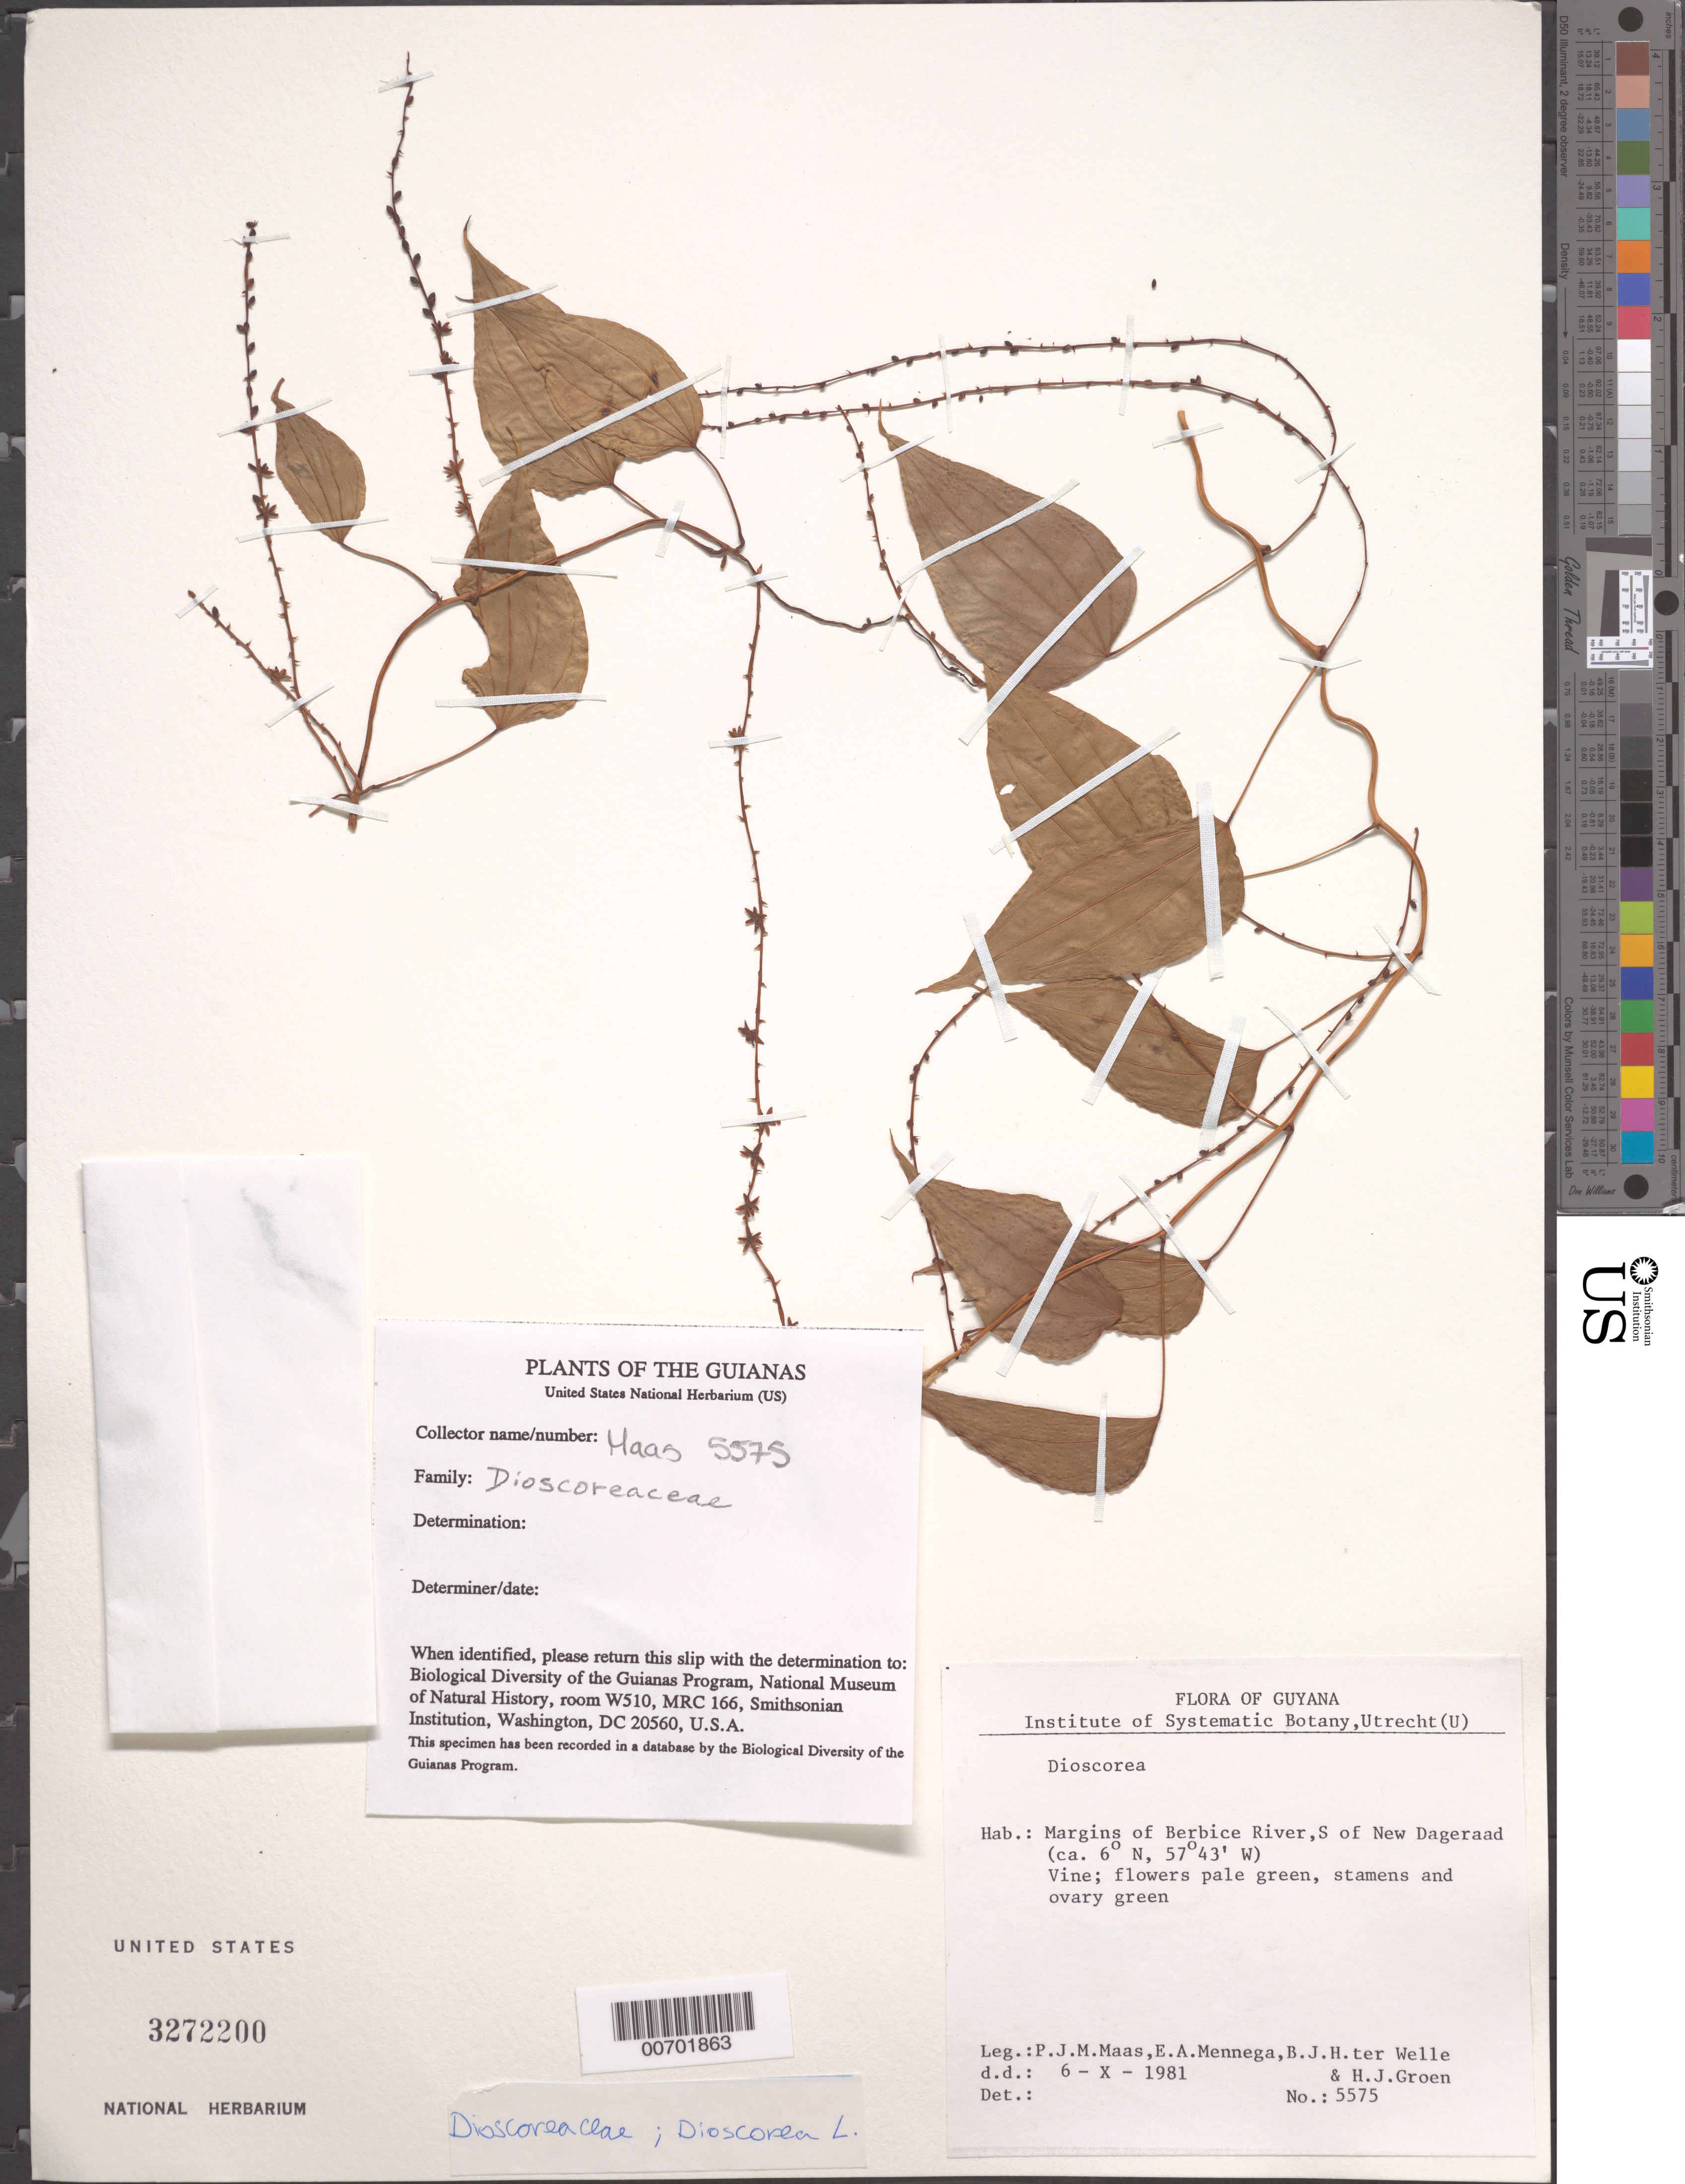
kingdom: Plantae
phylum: Tracheophyta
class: Liliopsida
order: Dioscoreales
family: Dioscoreaceae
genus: Dioscorea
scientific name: Dioscorea sp.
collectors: P. Maas, E. A. Mennega, B. Welle & H. Groen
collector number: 5575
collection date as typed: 6-Oct-81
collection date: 1981-10-06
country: Guyana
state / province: Mahaica-Berbice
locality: Berbice R., S of New Dageraad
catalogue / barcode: US 3272200